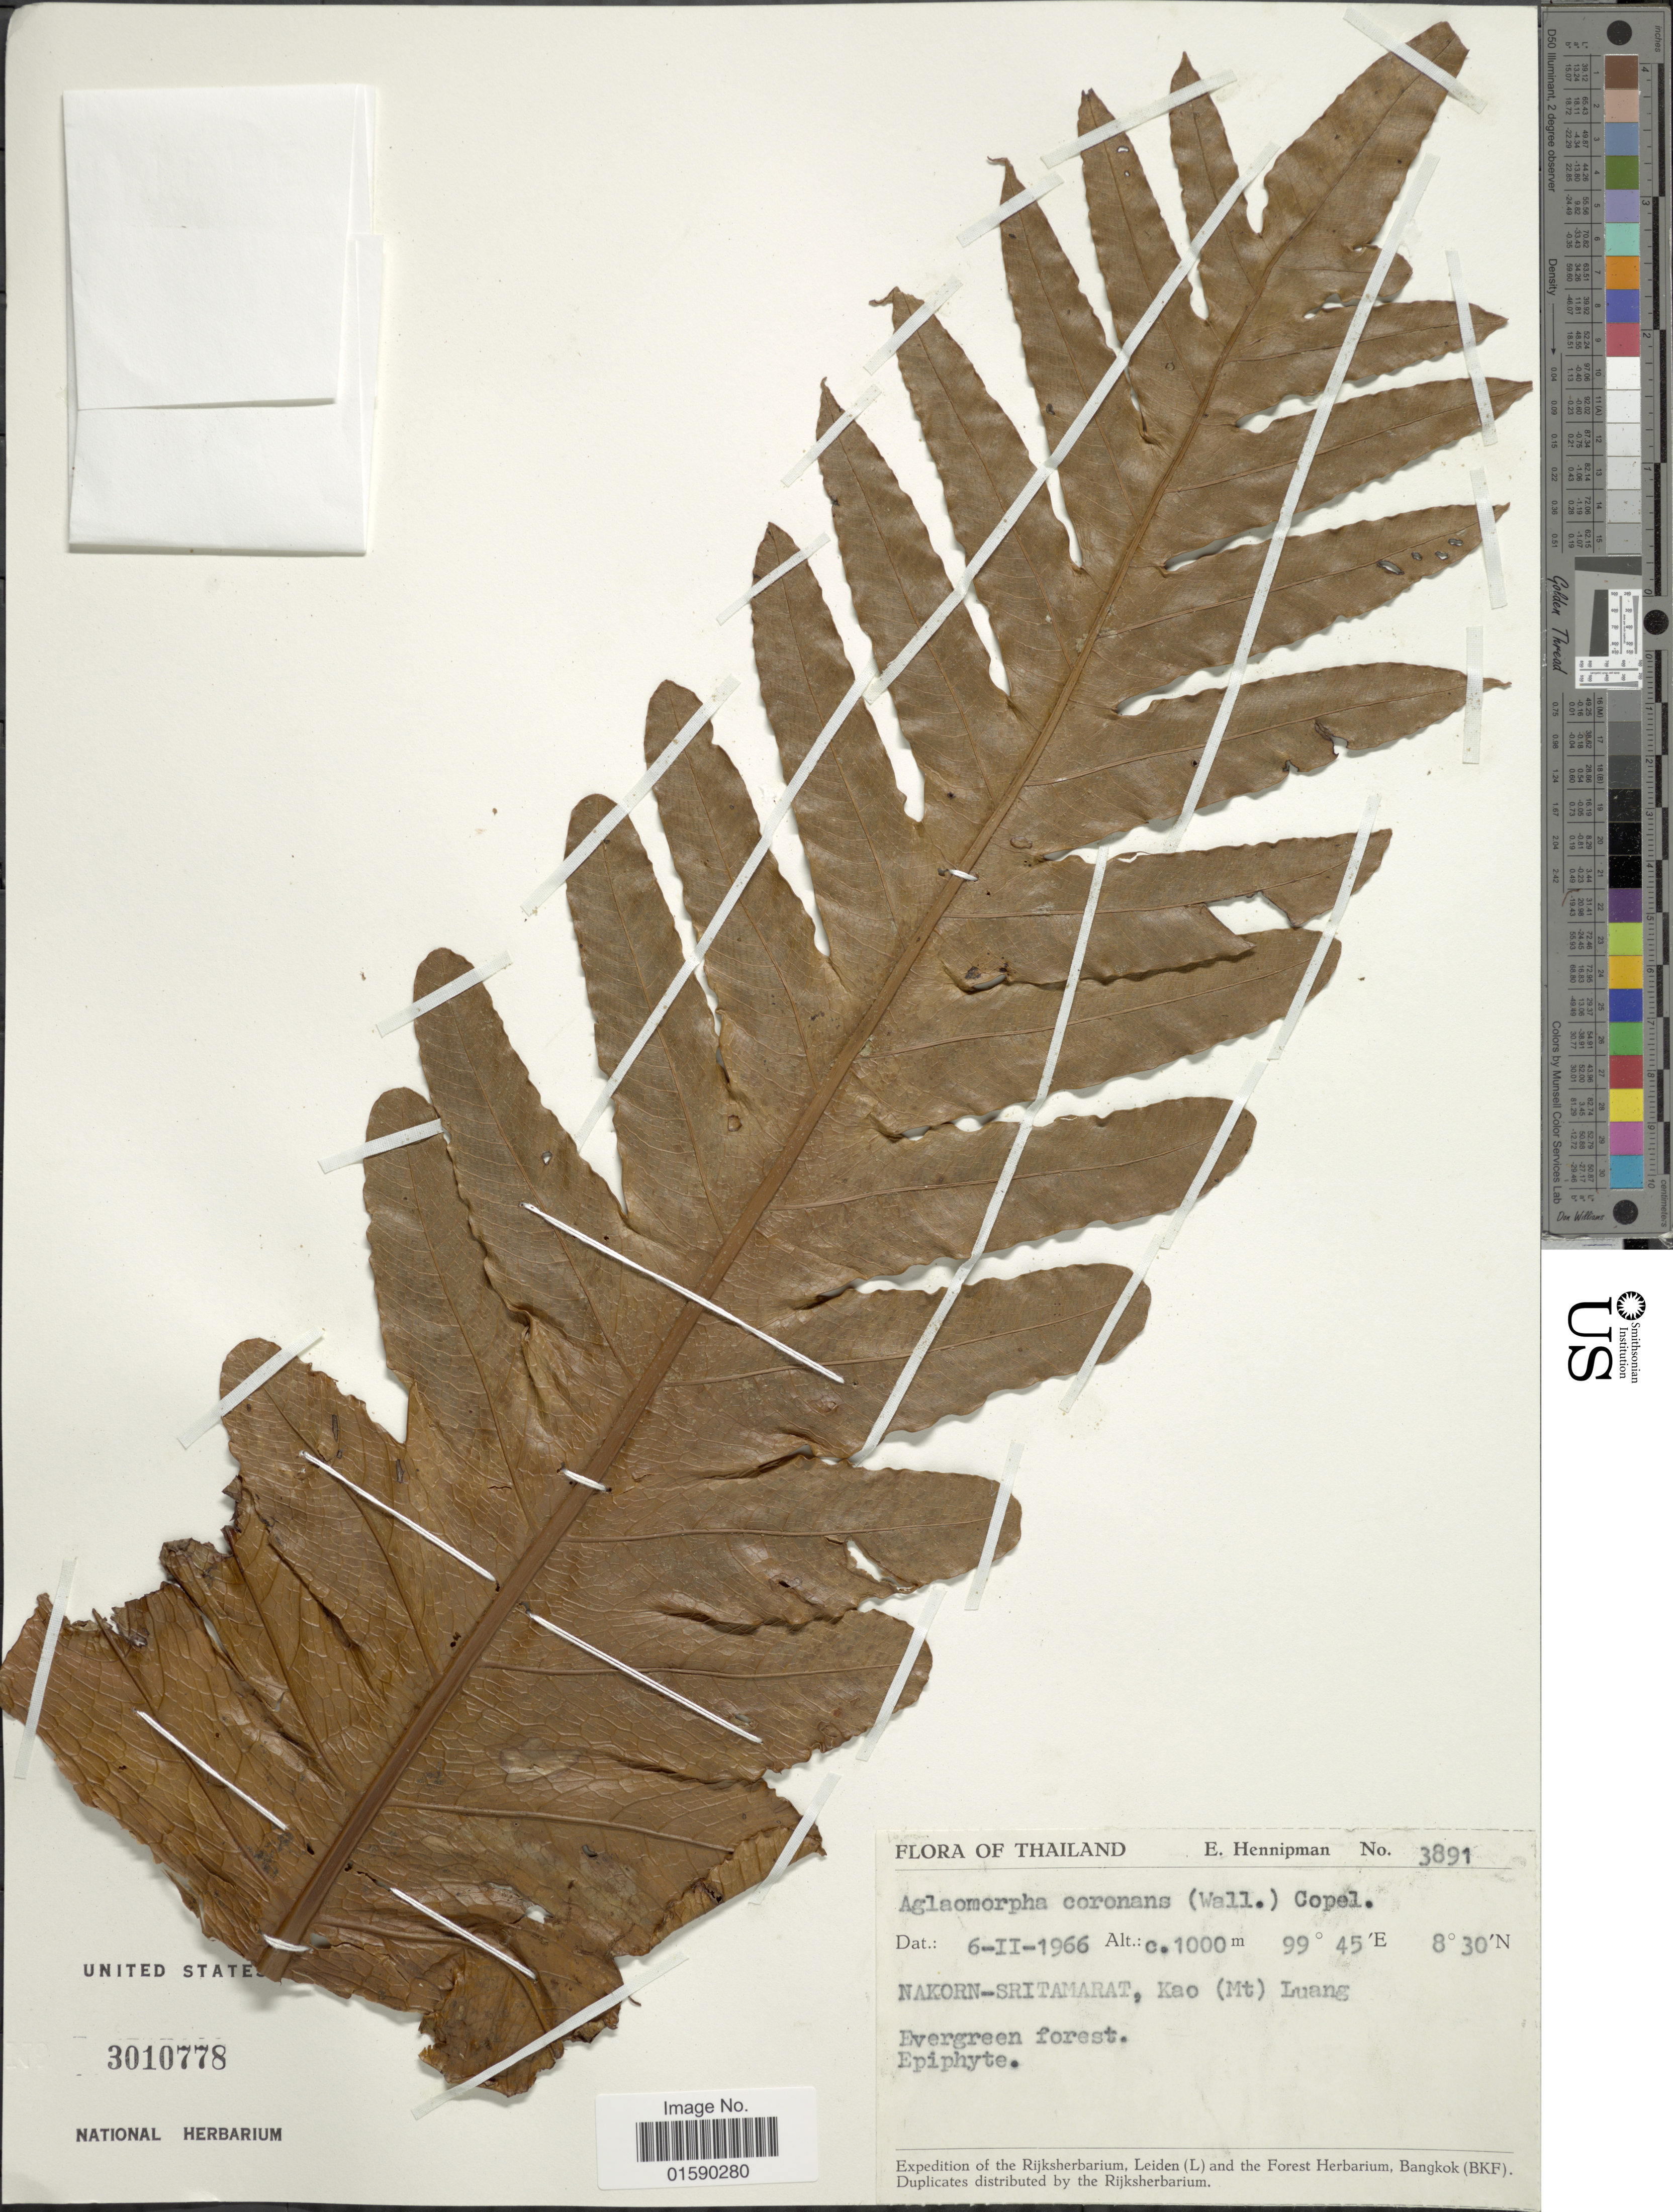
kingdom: Plantae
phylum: Tracheophyta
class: Polypodiopsida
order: Polypodiales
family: Polypodiaceae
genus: Aglaomorpha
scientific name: Aglaomorpha coronans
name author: (Wall. ex Mett.) Copel.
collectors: E. Hennipman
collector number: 3891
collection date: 1966-02-06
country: Thailand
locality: Thailand, Nakorn-Sritamaratm Kao (Mt.) Luang.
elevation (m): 1000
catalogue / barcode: US 3010778